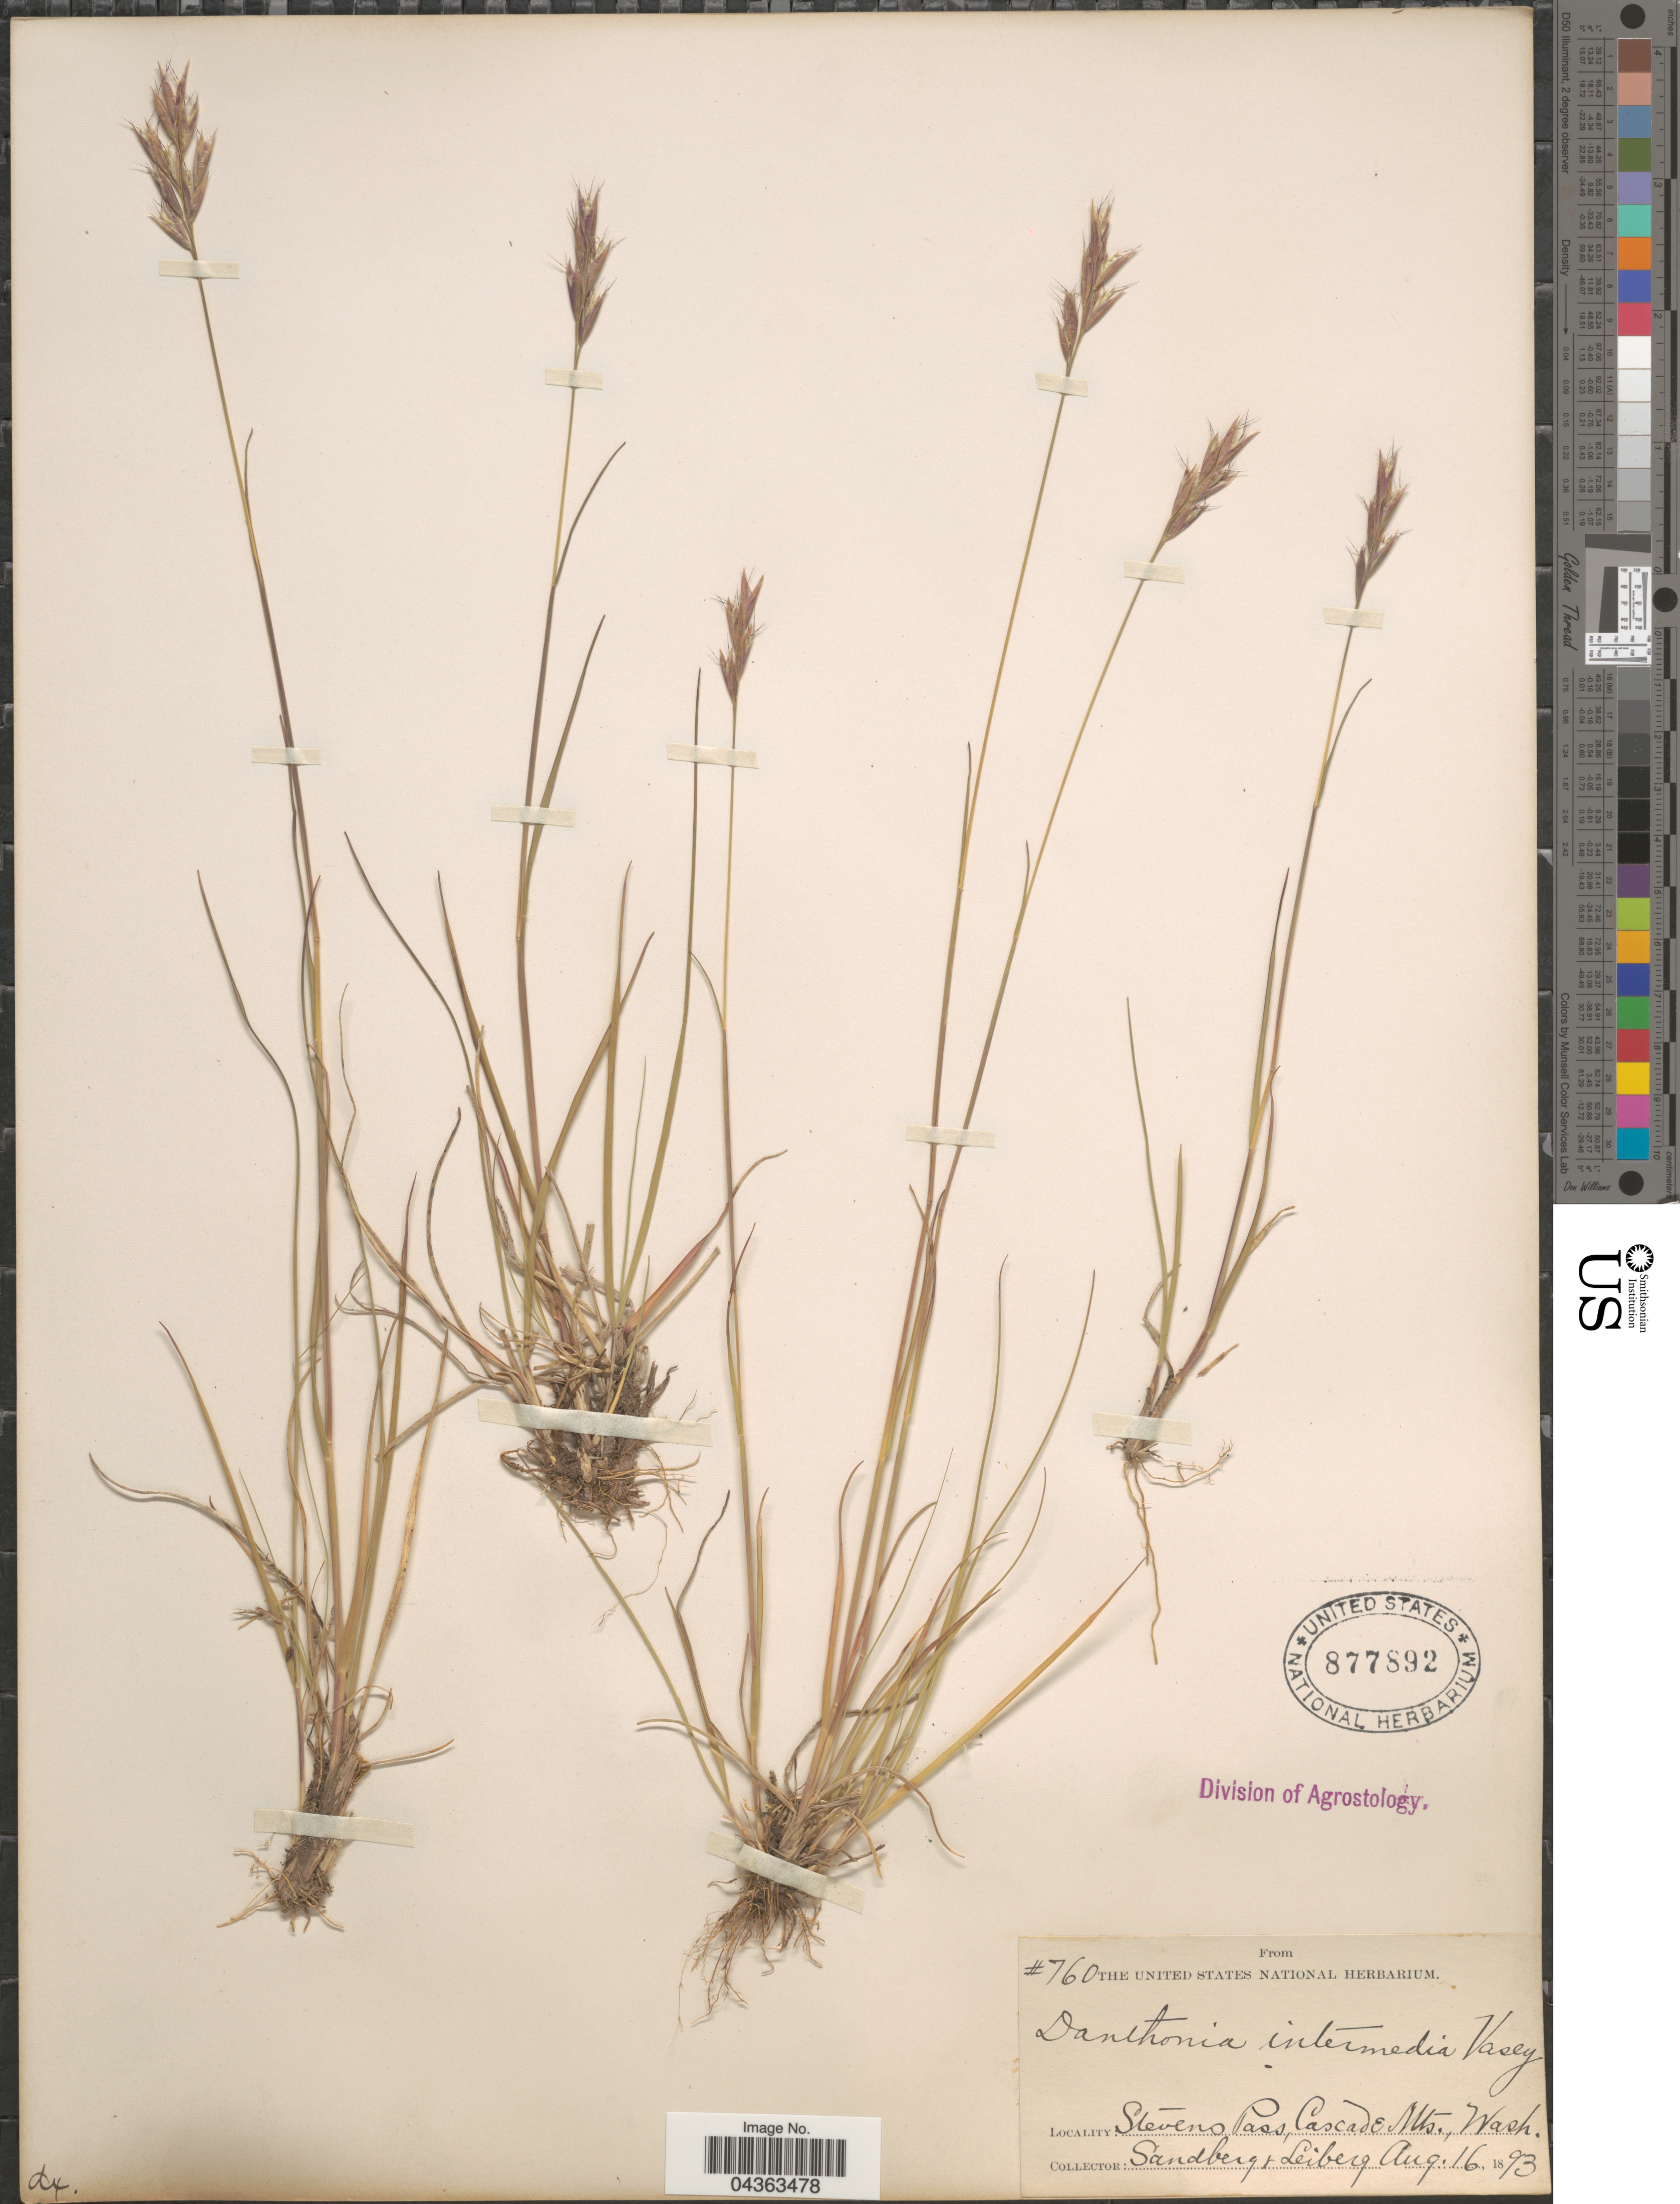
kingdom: Plantae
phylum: Tracheophyta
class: Liliopsida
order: Poales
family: Poaceae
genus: Danthonia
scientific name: Danthonia intermedia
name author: Vasey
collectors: Sandberg & -. Leiberg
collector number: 760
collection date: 1893-08-16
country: United States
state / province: Washington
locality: Stevens Pass, Cascade Mts.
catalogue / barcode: US 877892